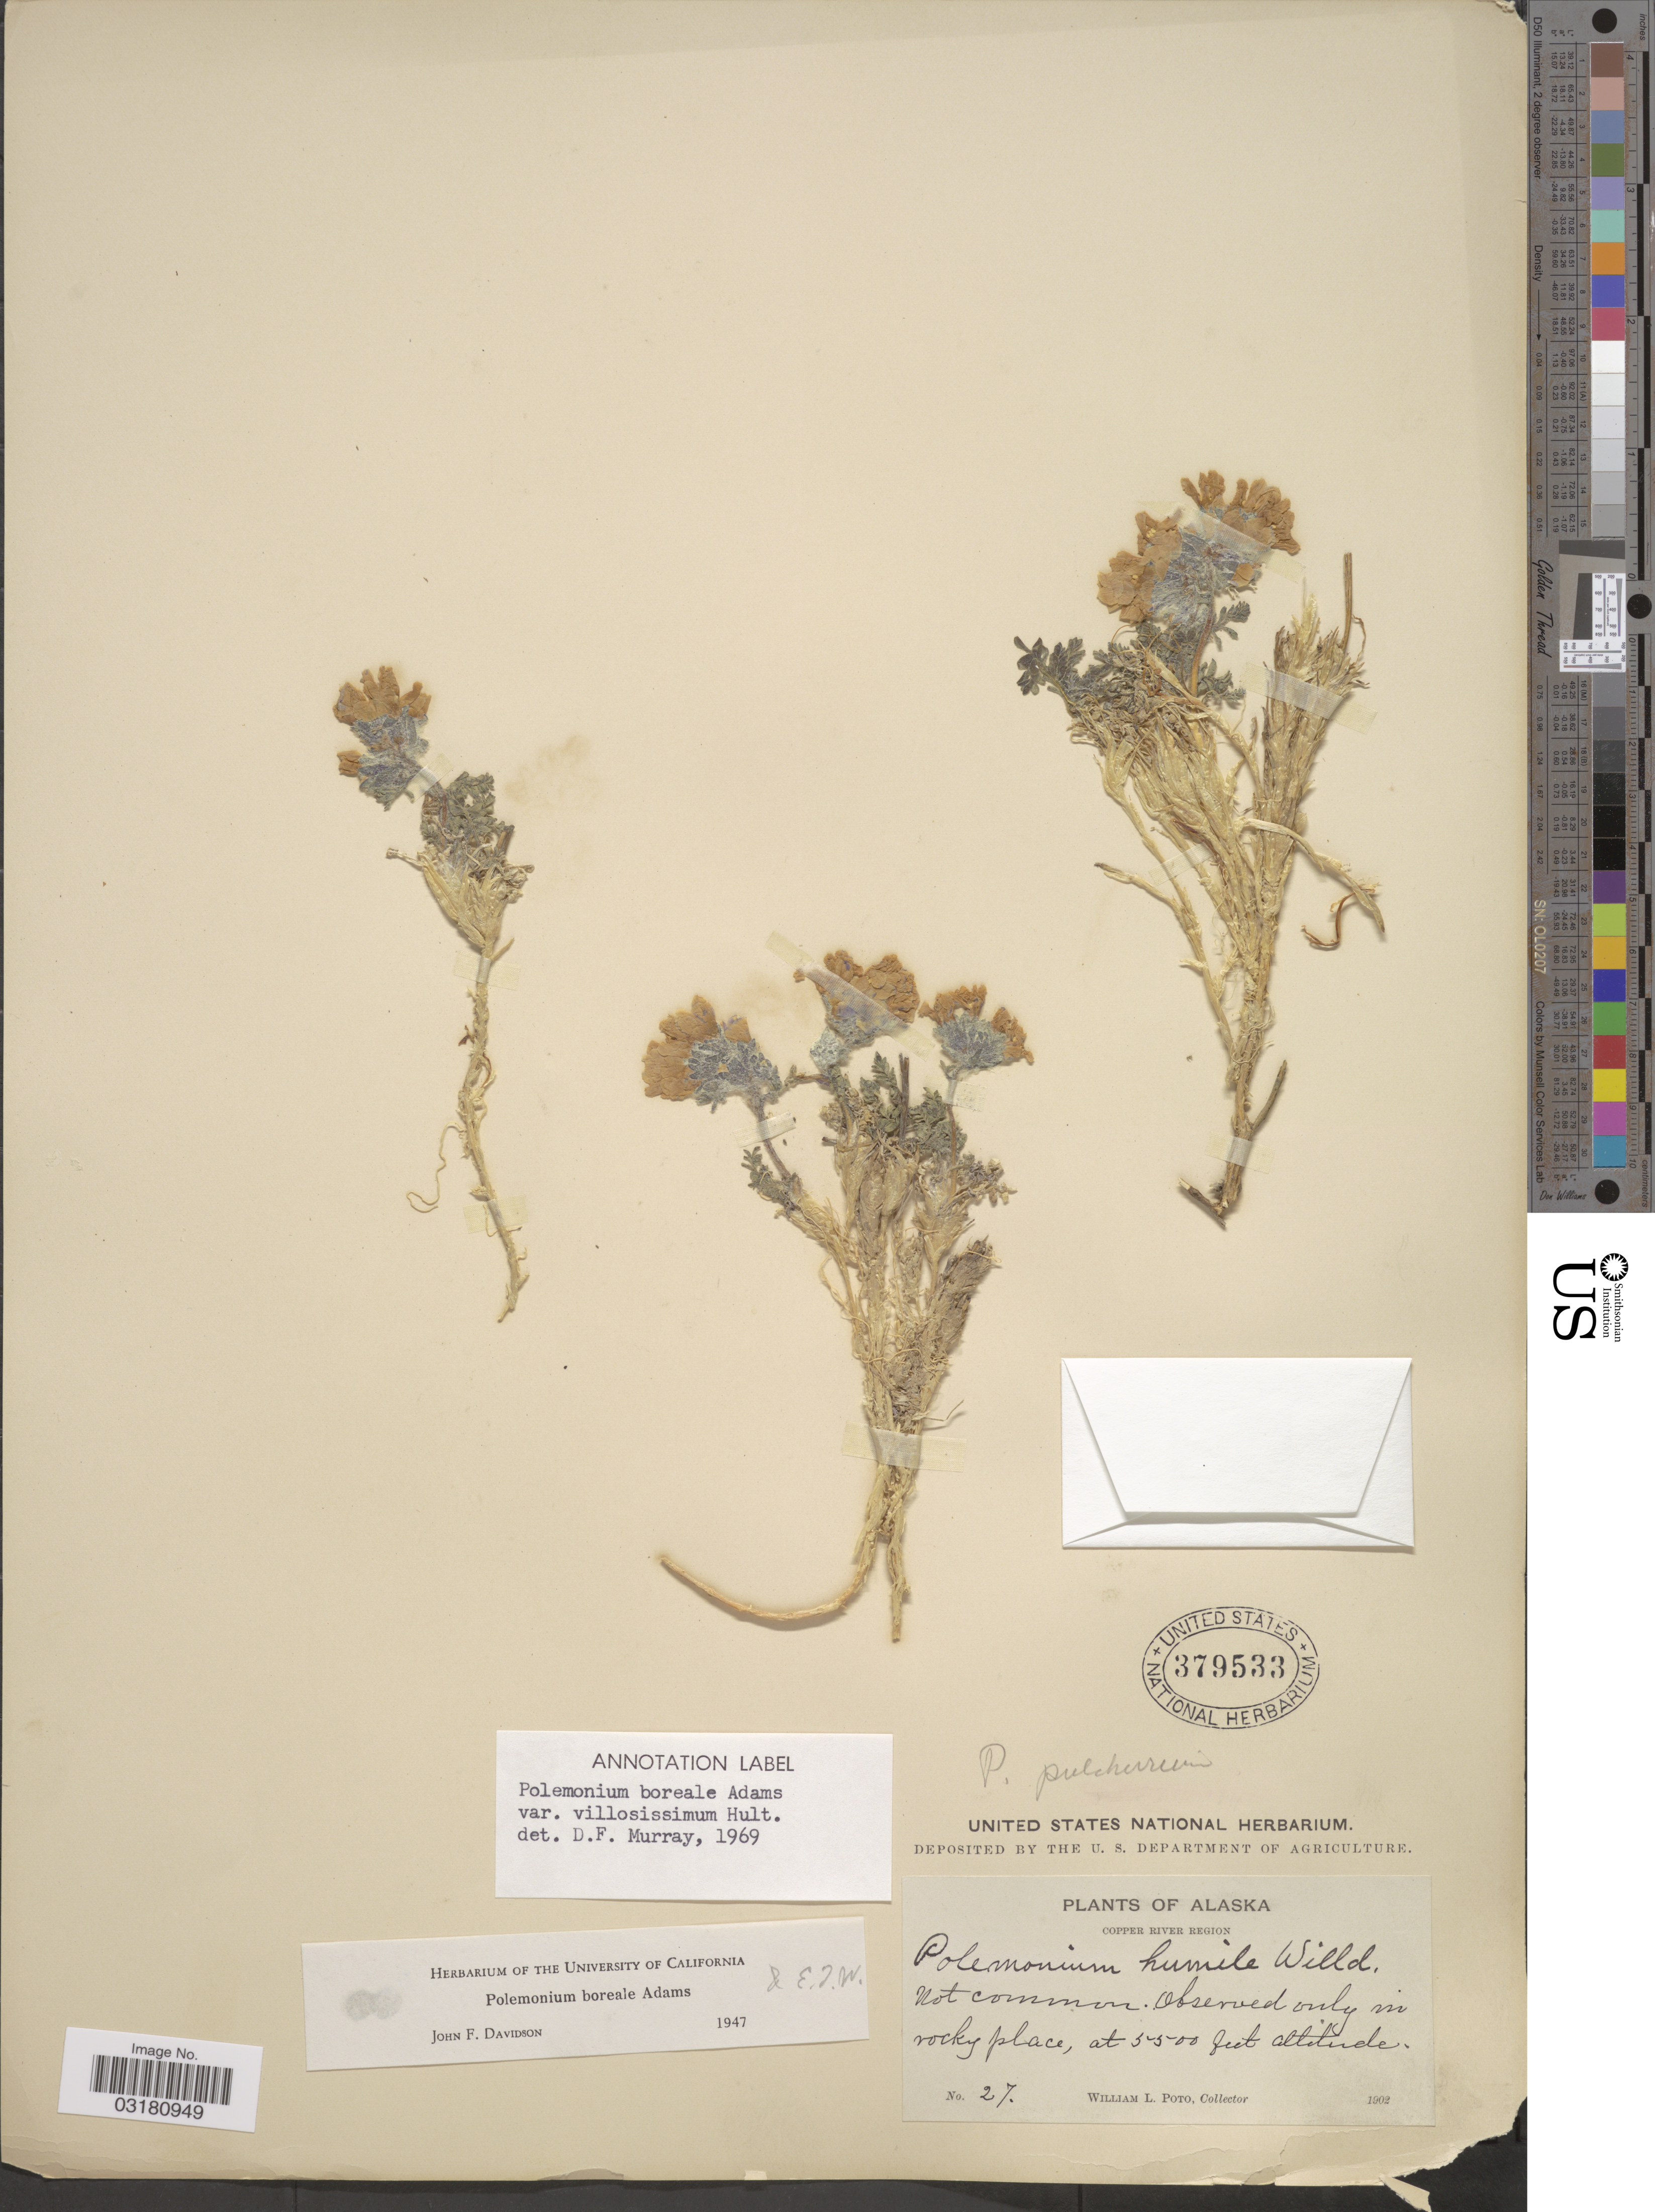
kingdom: Plantae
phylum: Tracheophyta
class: Magnoliopsida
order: Ericales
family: Polemoniaceae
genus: Polemonium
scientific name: Polemonium boreale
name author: Adams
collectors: W. Poto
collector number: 27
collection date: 1902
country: United States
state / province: Alaska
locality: Copper River Region.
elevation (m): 1676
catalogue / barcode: US 379533